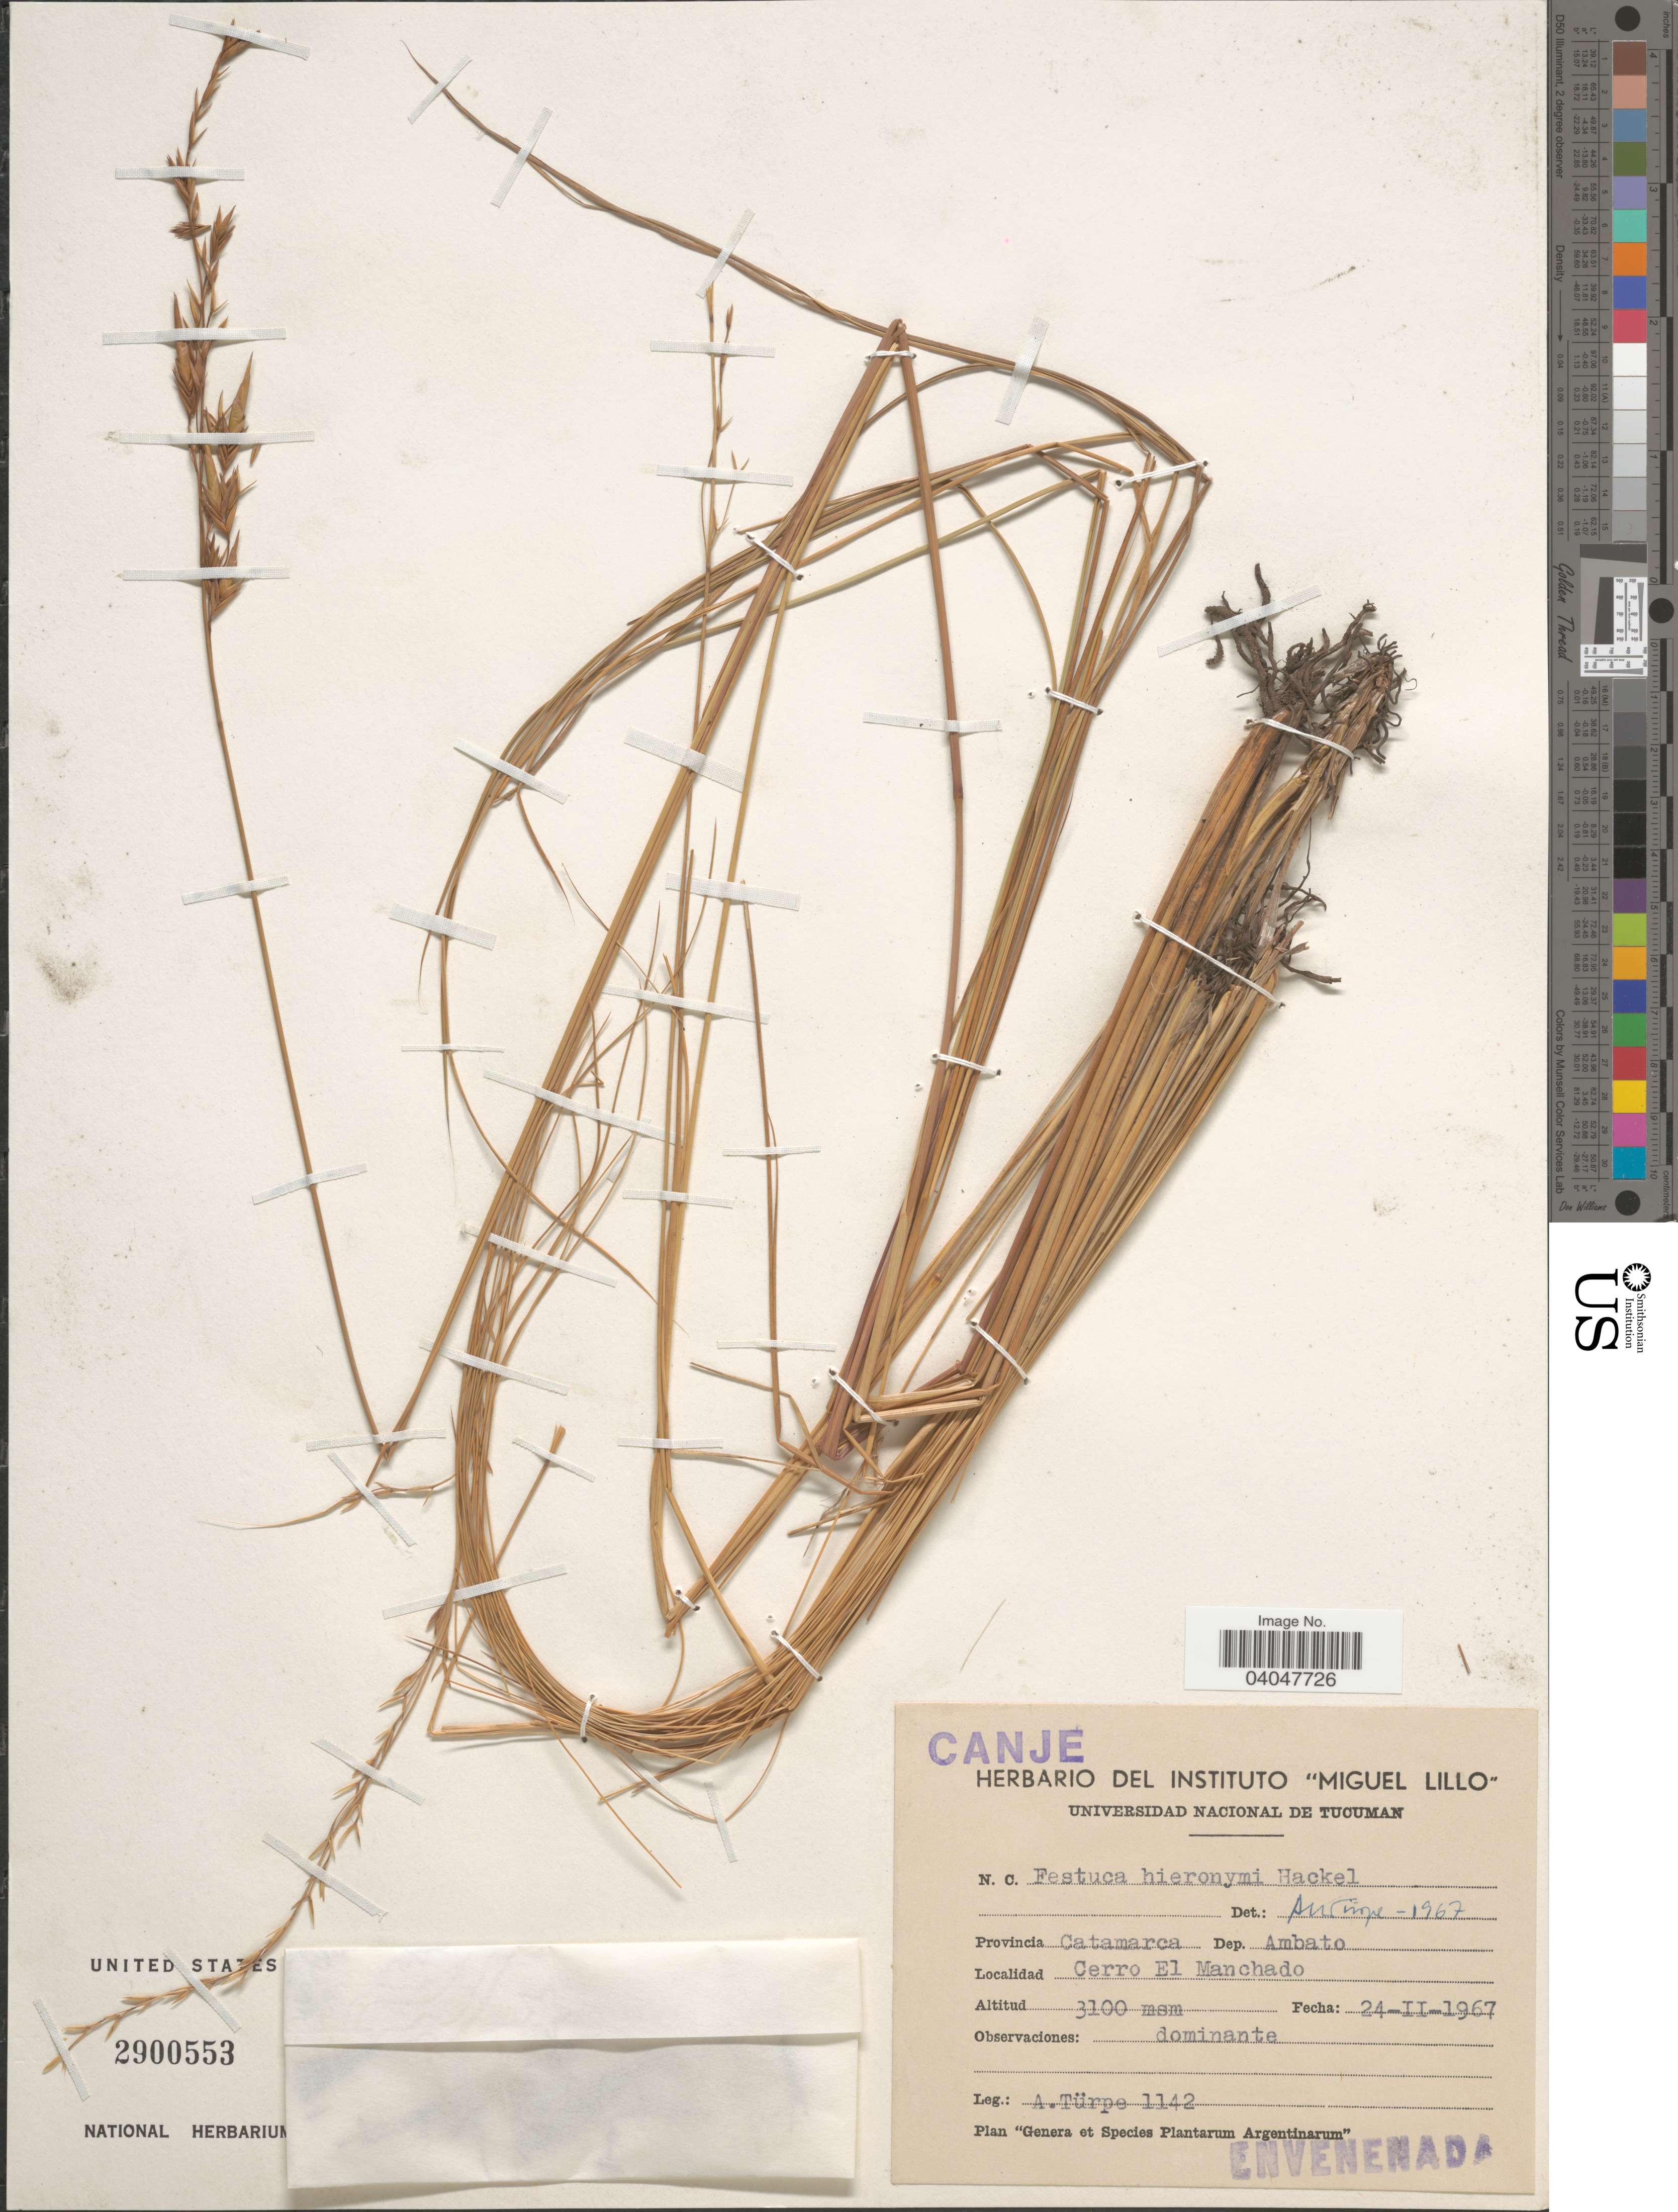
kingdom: Plantae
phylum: Tracheophyta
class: Liliopsida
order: Poales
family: Poaceae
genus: Festuca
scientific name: Festuca hieronymi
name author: Hack.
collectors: A. Turpe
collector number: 1142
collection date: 1967-02-24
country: Argentina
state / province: Catamarca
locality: Dep. Ambato. Cerro El Manchado.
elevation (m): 3100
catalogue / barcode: US 2900553